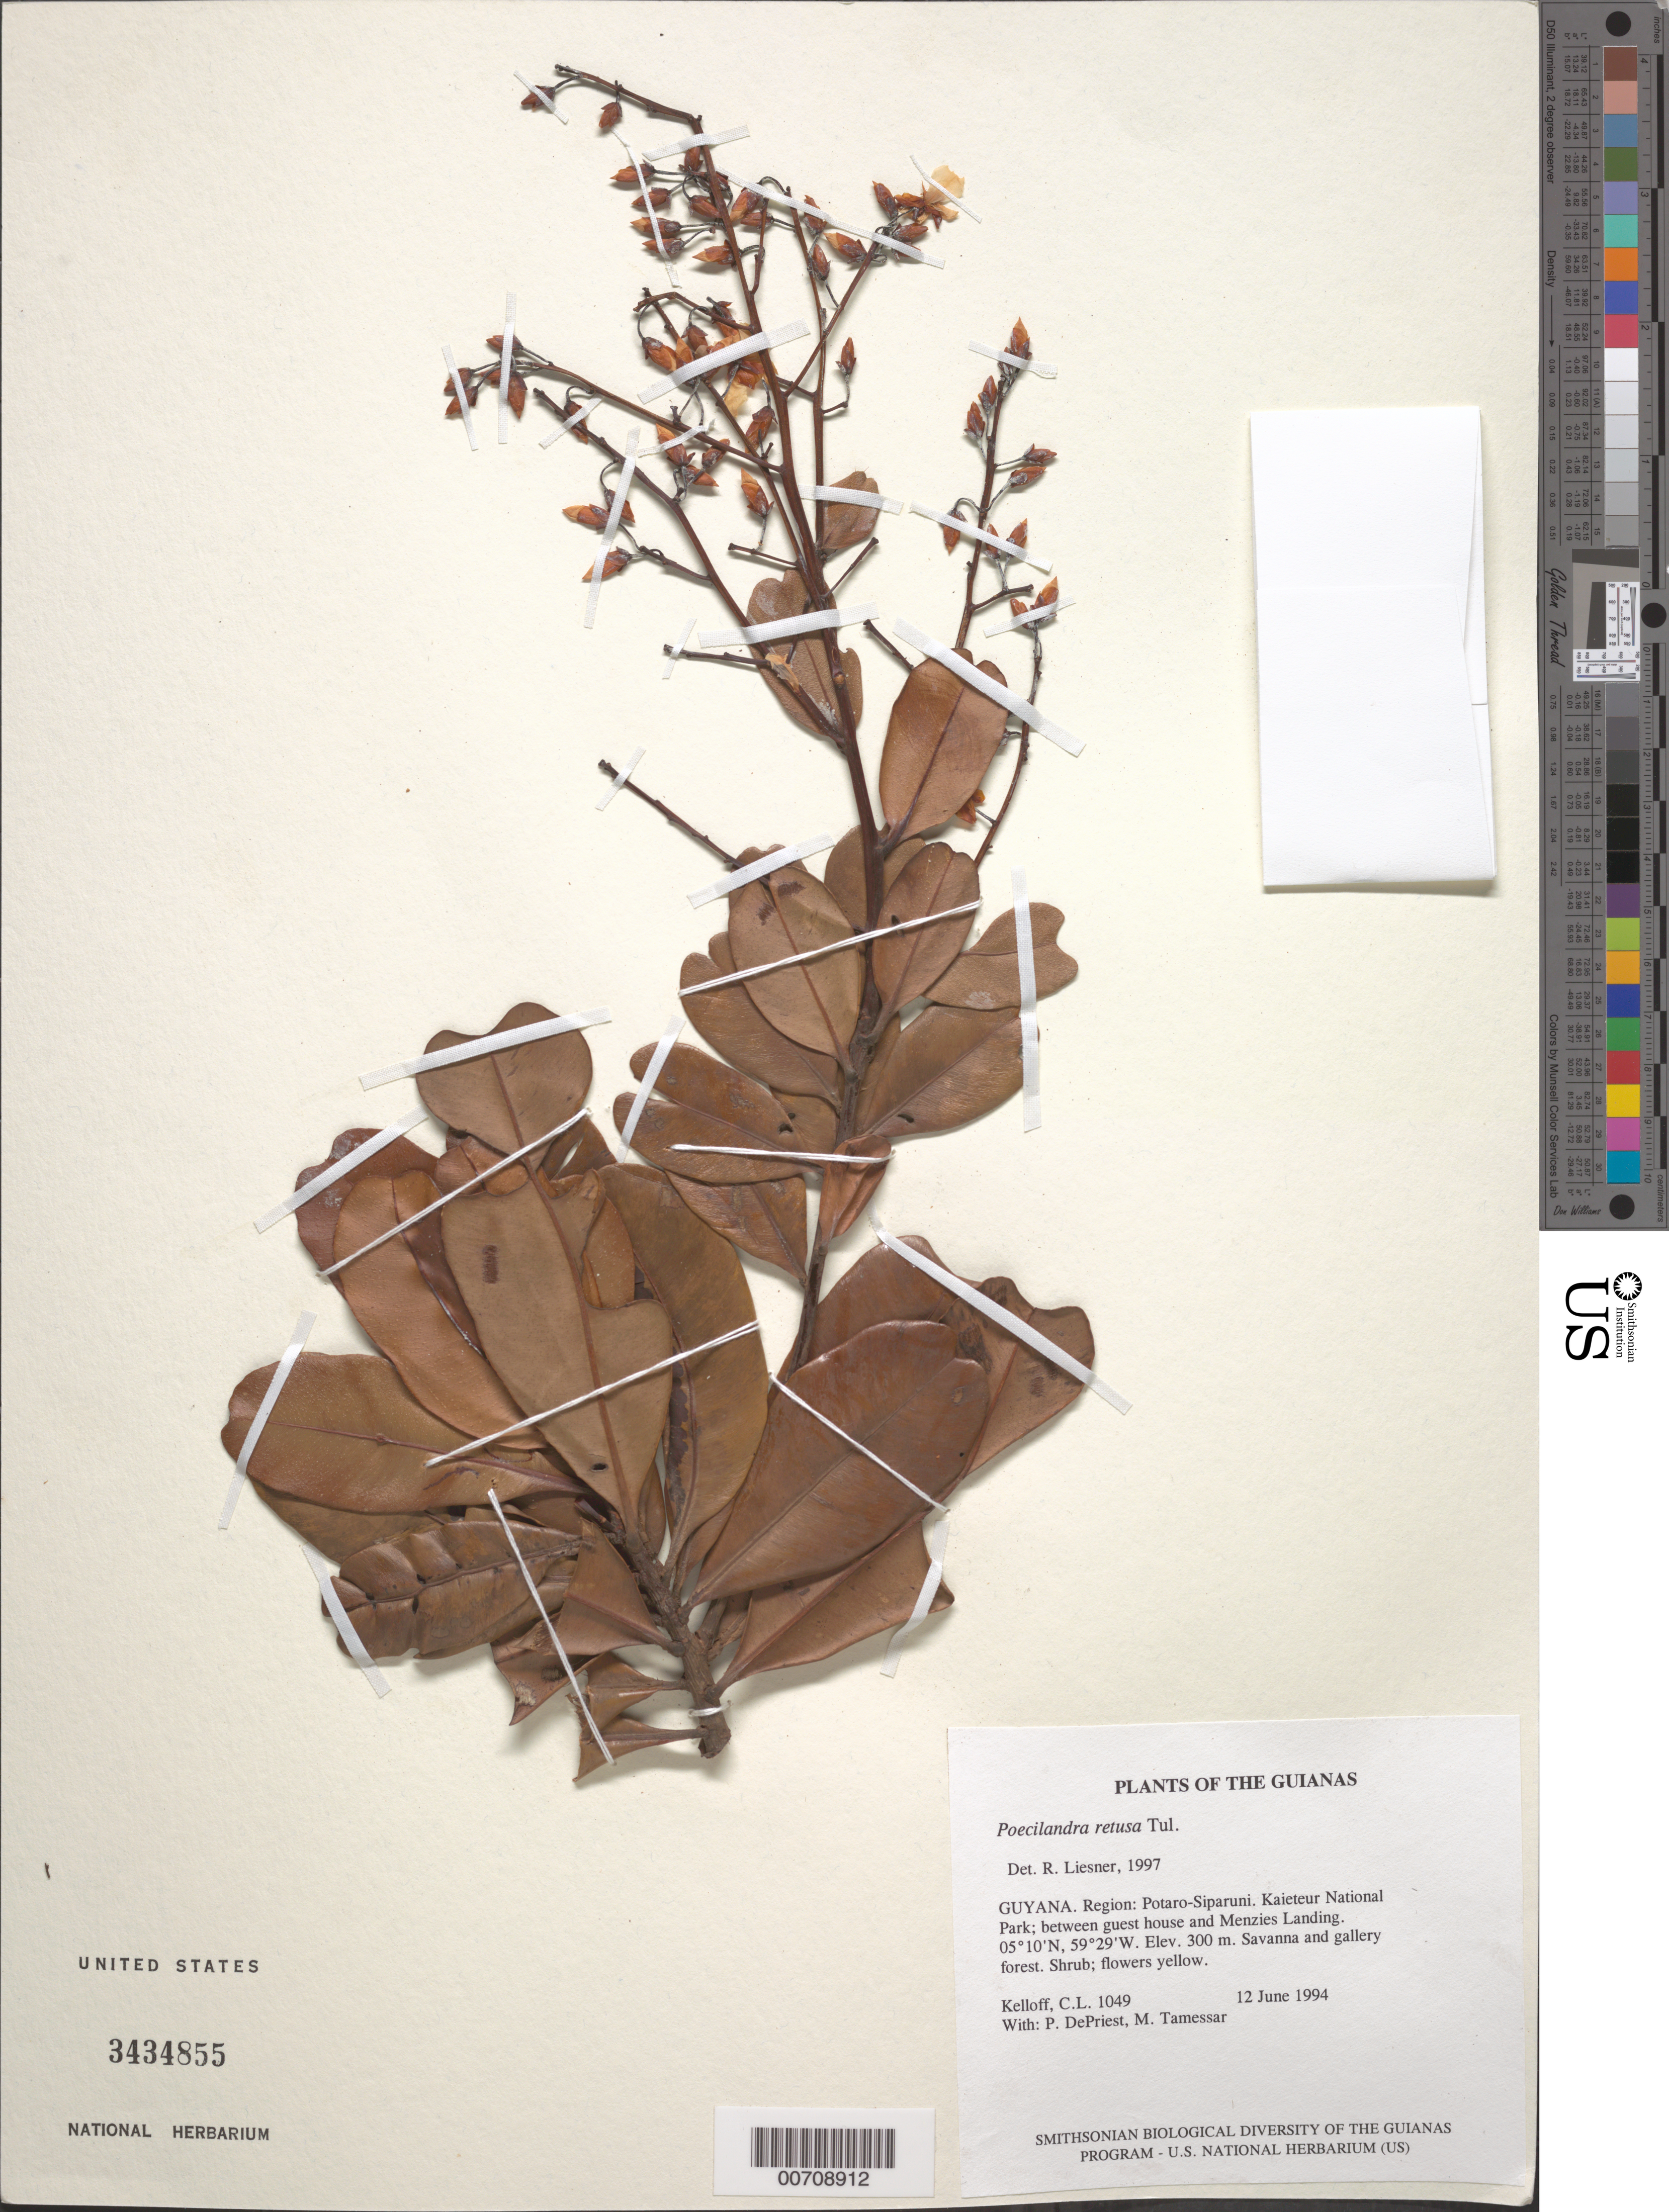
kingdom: Plantae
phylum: Tracheophyta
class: Magnoliopsida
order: Malpighiales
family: Ochnaceae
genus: Poecilandra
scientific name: Poecilandra retusa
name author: Tul.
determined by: Liesner, R. L.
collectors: C. L. Kelloff, P. DePriest & M. Tamessar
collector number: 1049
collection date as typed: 12 June 1994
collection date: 1994-06-12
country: Guyana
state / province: Potaro-Siparuni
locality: Kaieteur National Park; between guest house and Menzies Landing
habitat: Savanna and gallery forest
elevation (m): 300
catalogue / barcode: US 3434855